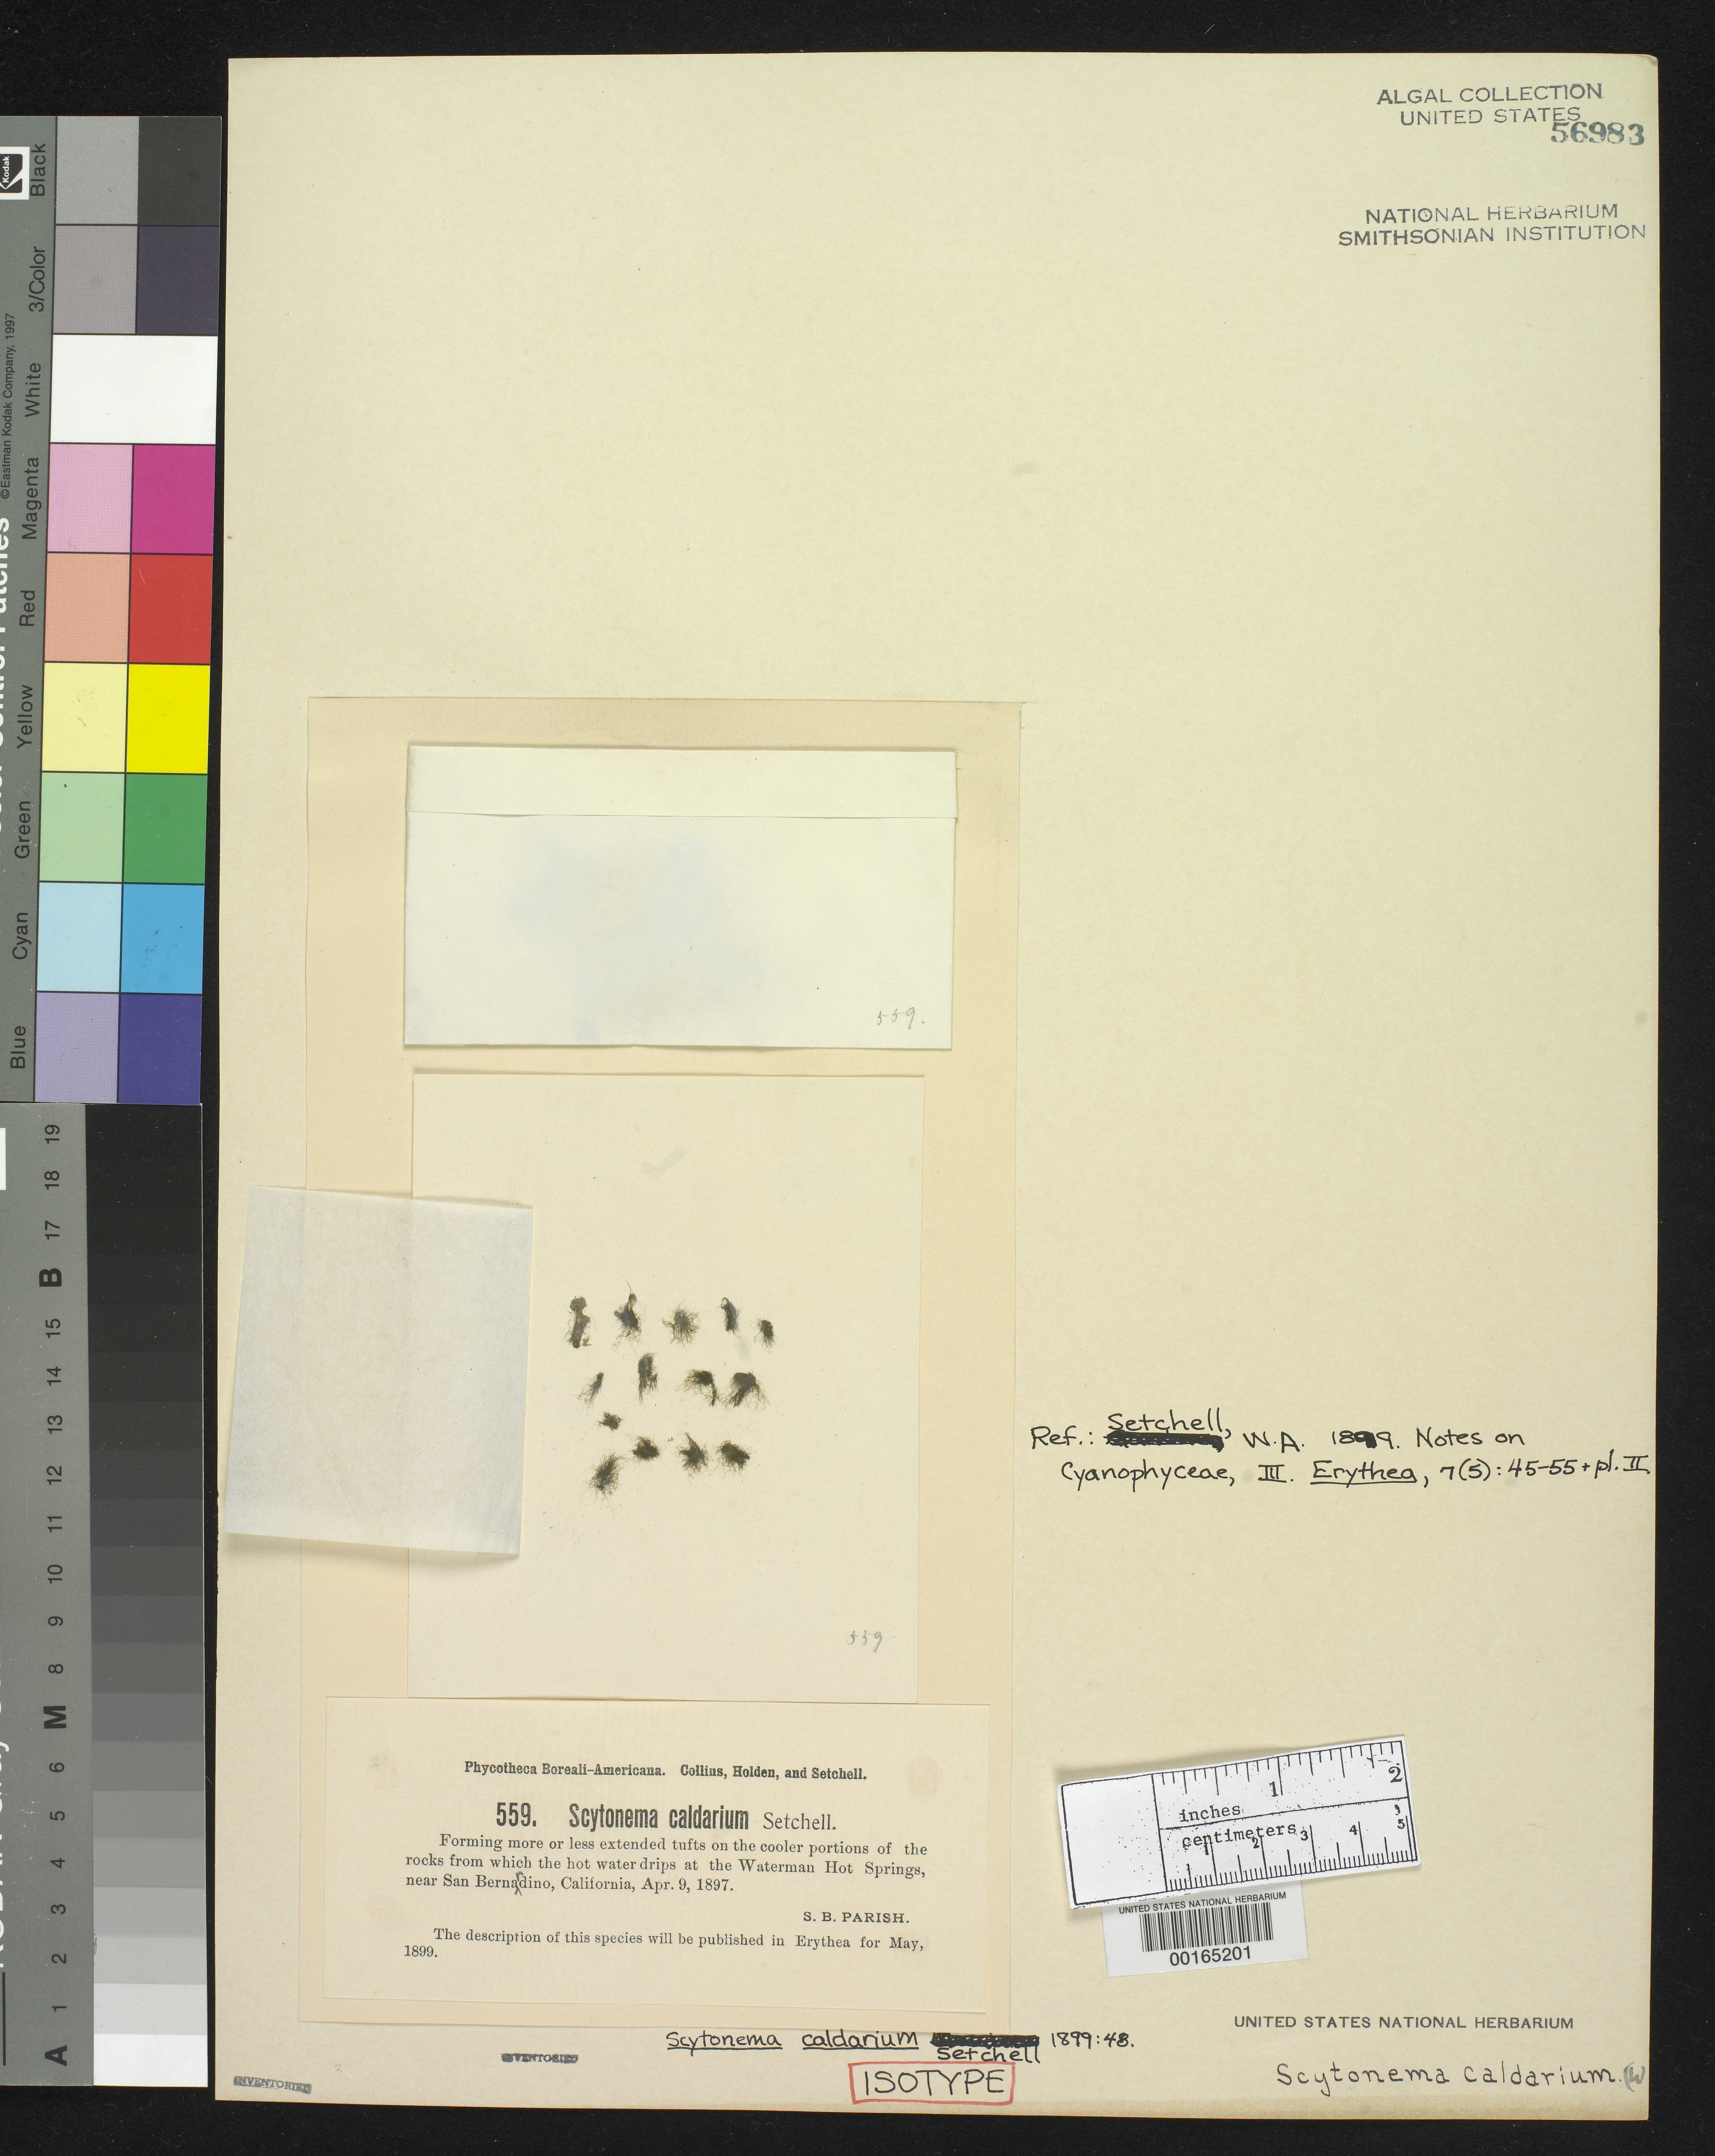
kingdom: Bacteria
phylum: Cyanobacteria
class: Cyanobacteriia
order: Cyanobacteriales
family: Scytonemataceae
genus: Scytonema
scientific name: Scytonema caldarium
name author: Setch.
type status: Isotype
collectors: S. B. Parish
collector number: PB-A 559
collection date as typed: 09 Apr 1897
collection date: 1897-04-09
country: United States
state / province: California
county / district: San Bernardino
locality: Waterman Hot Springs, near San Bernardino.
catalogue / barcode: US 56983